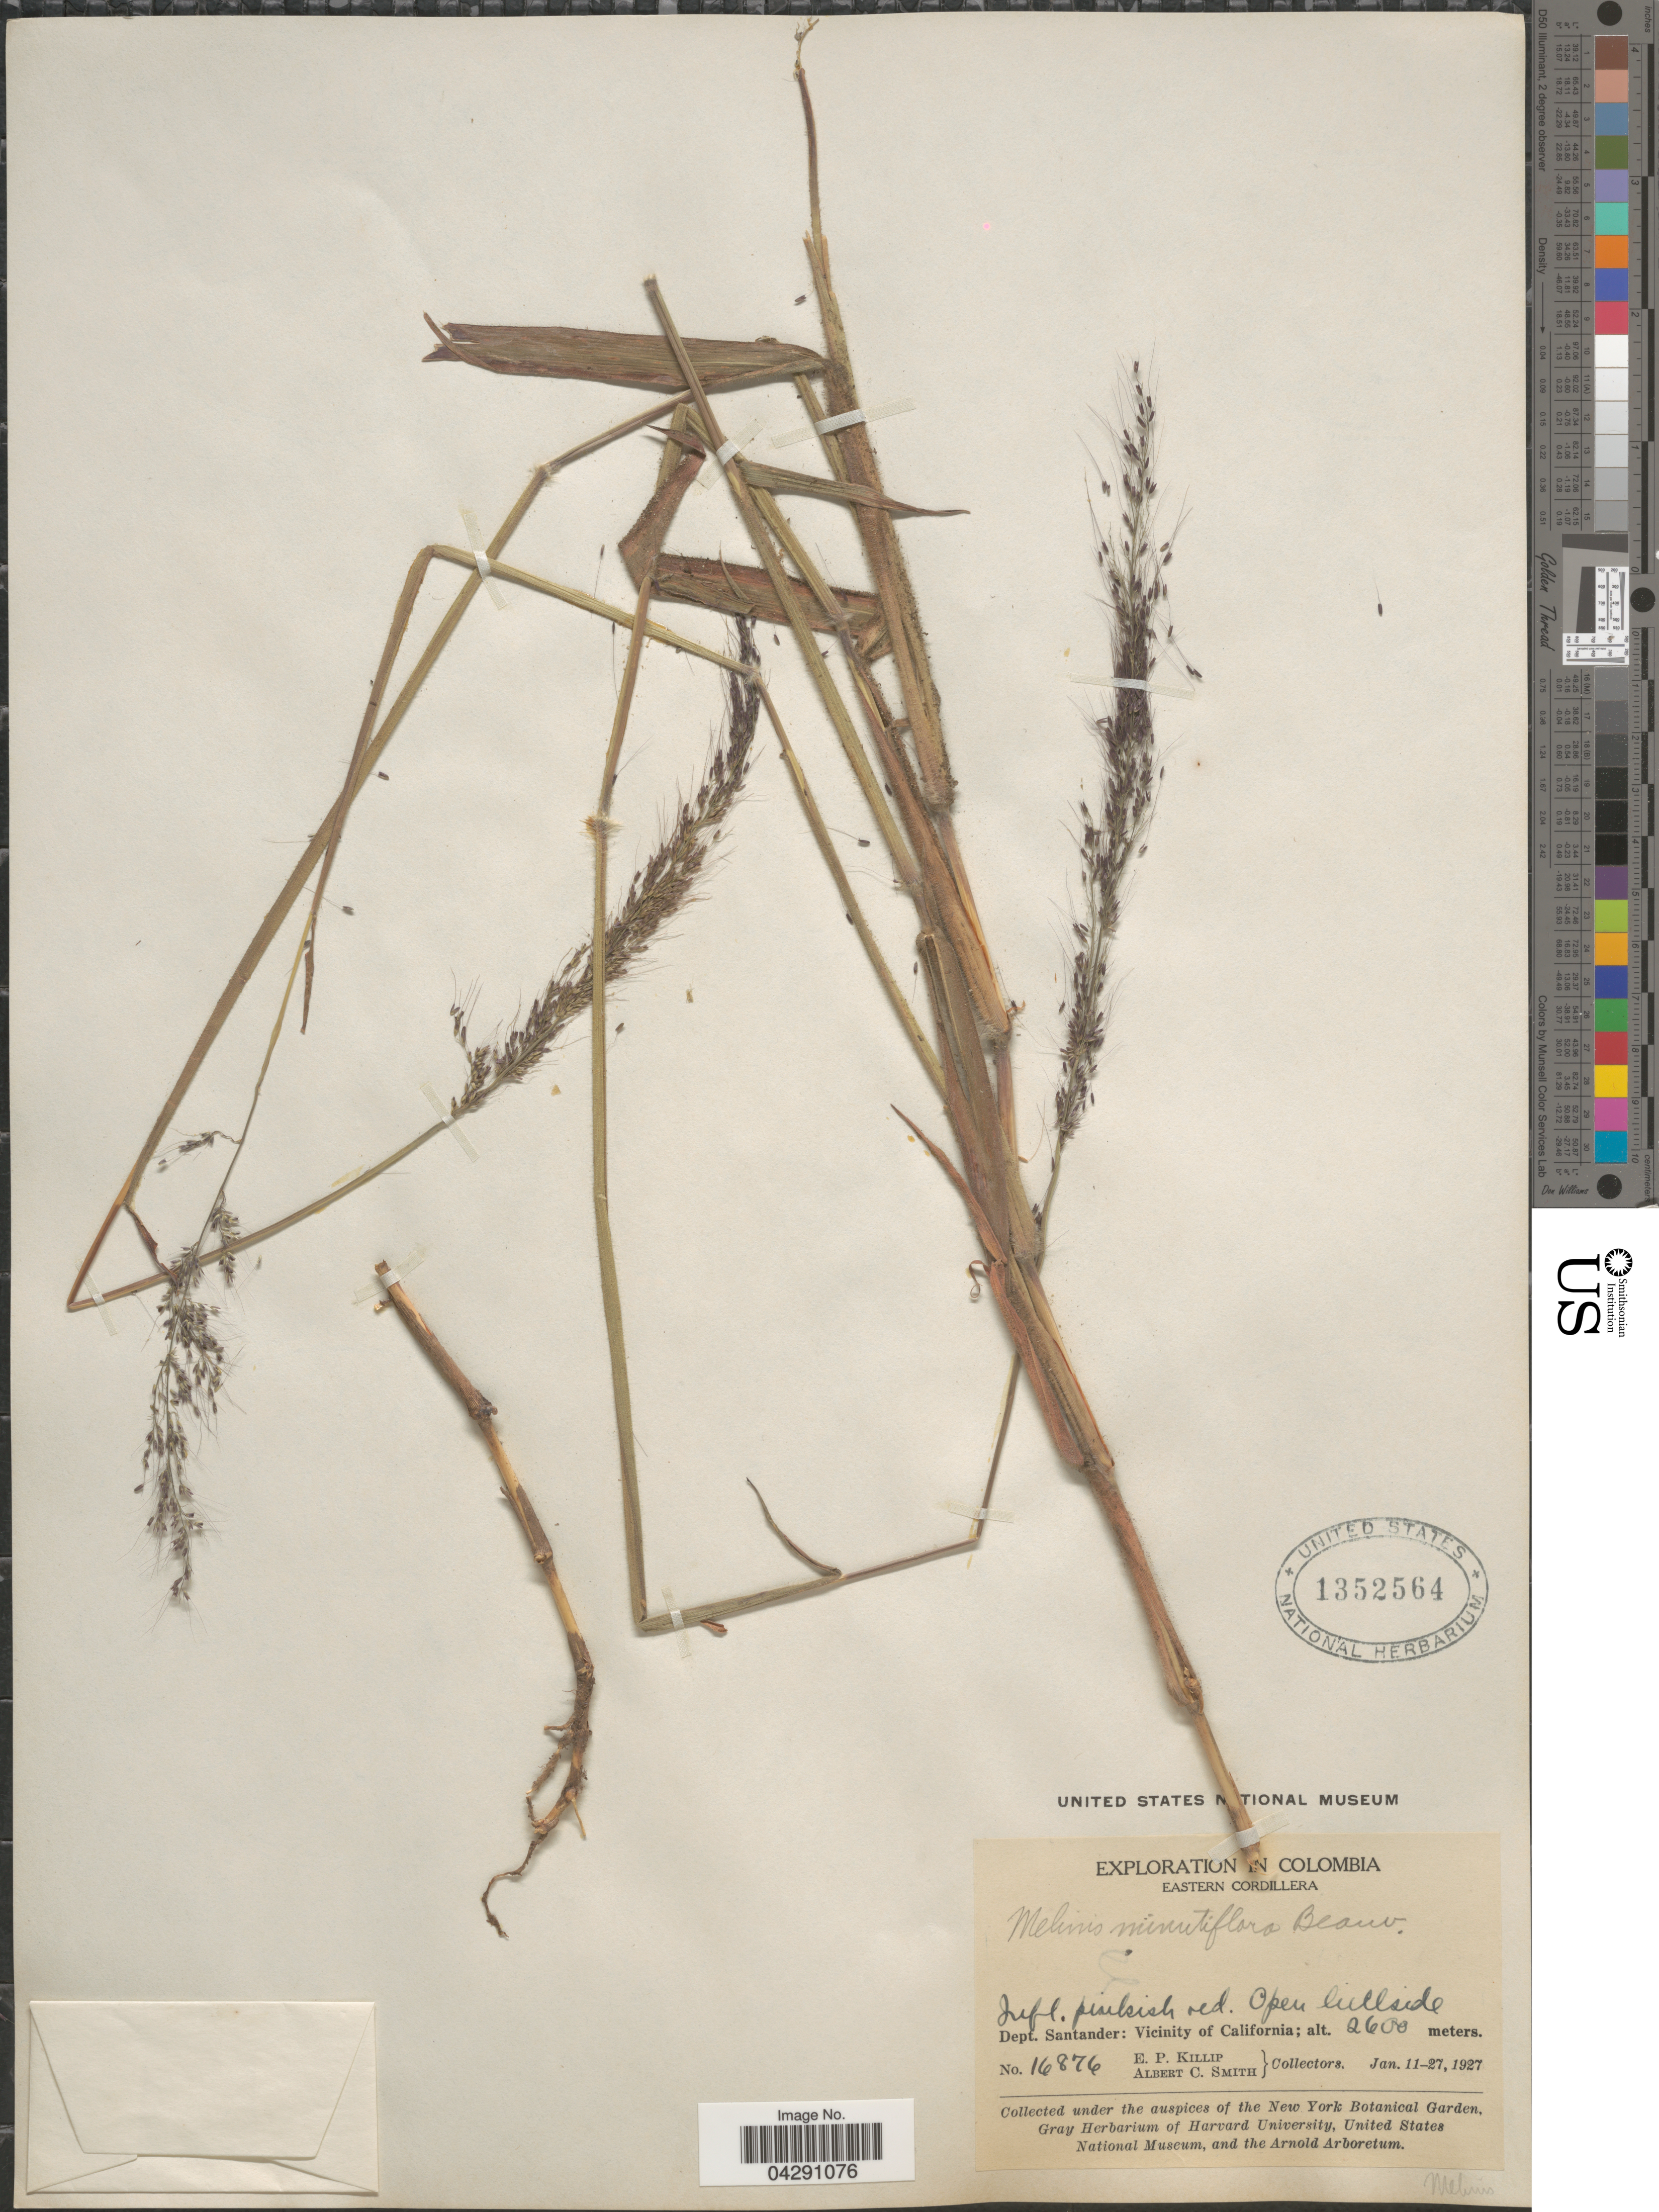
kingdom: Plantae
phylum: Tracheophyta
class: Liliopsida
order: Poales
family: Poaceae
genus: Melinis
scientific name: Melinis minutiflora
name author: P. Beauv.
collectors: E. P. Killip & A. C. Smith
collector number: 16876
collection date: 1927-01-11/1927-01-27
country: Colombia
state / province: Santander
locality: Exploration in Colombia. Eastern Cordillera. Dept. Santander: Vicinity of California.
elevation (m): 2600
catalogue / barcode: US 1352564